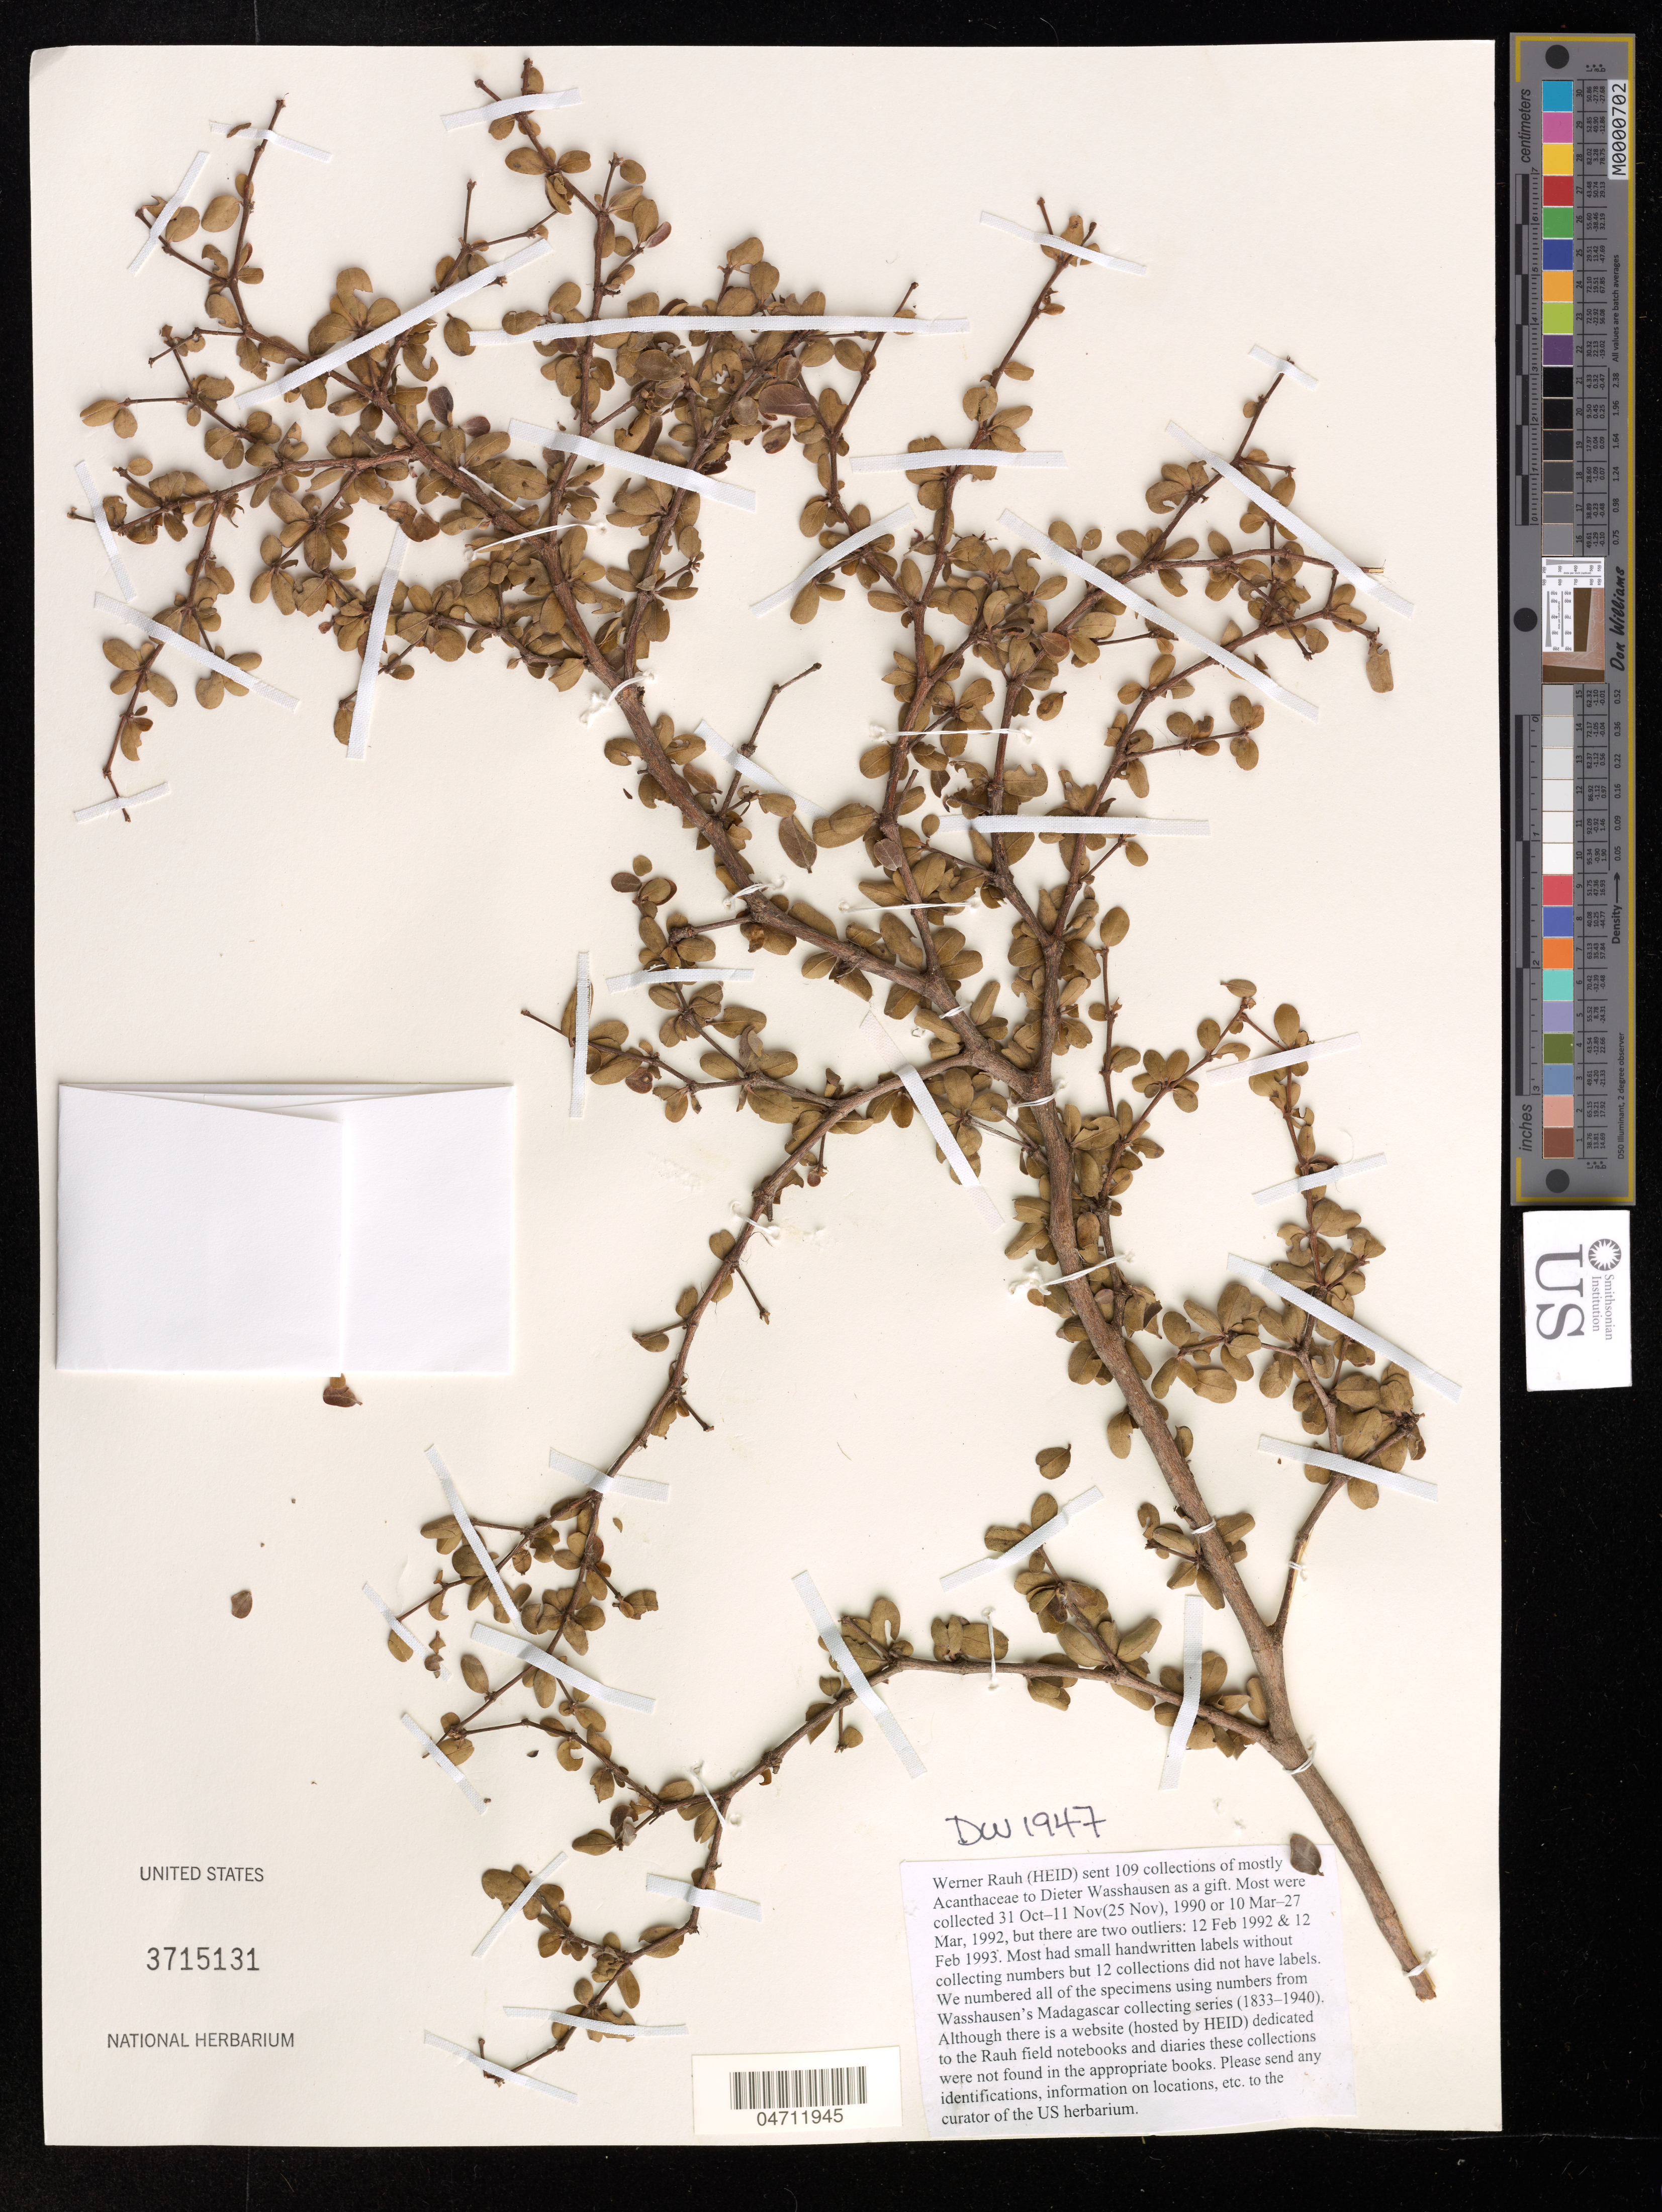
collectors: W. Rauh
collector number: DW 1947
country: Madagascar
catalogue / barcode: US 3715131